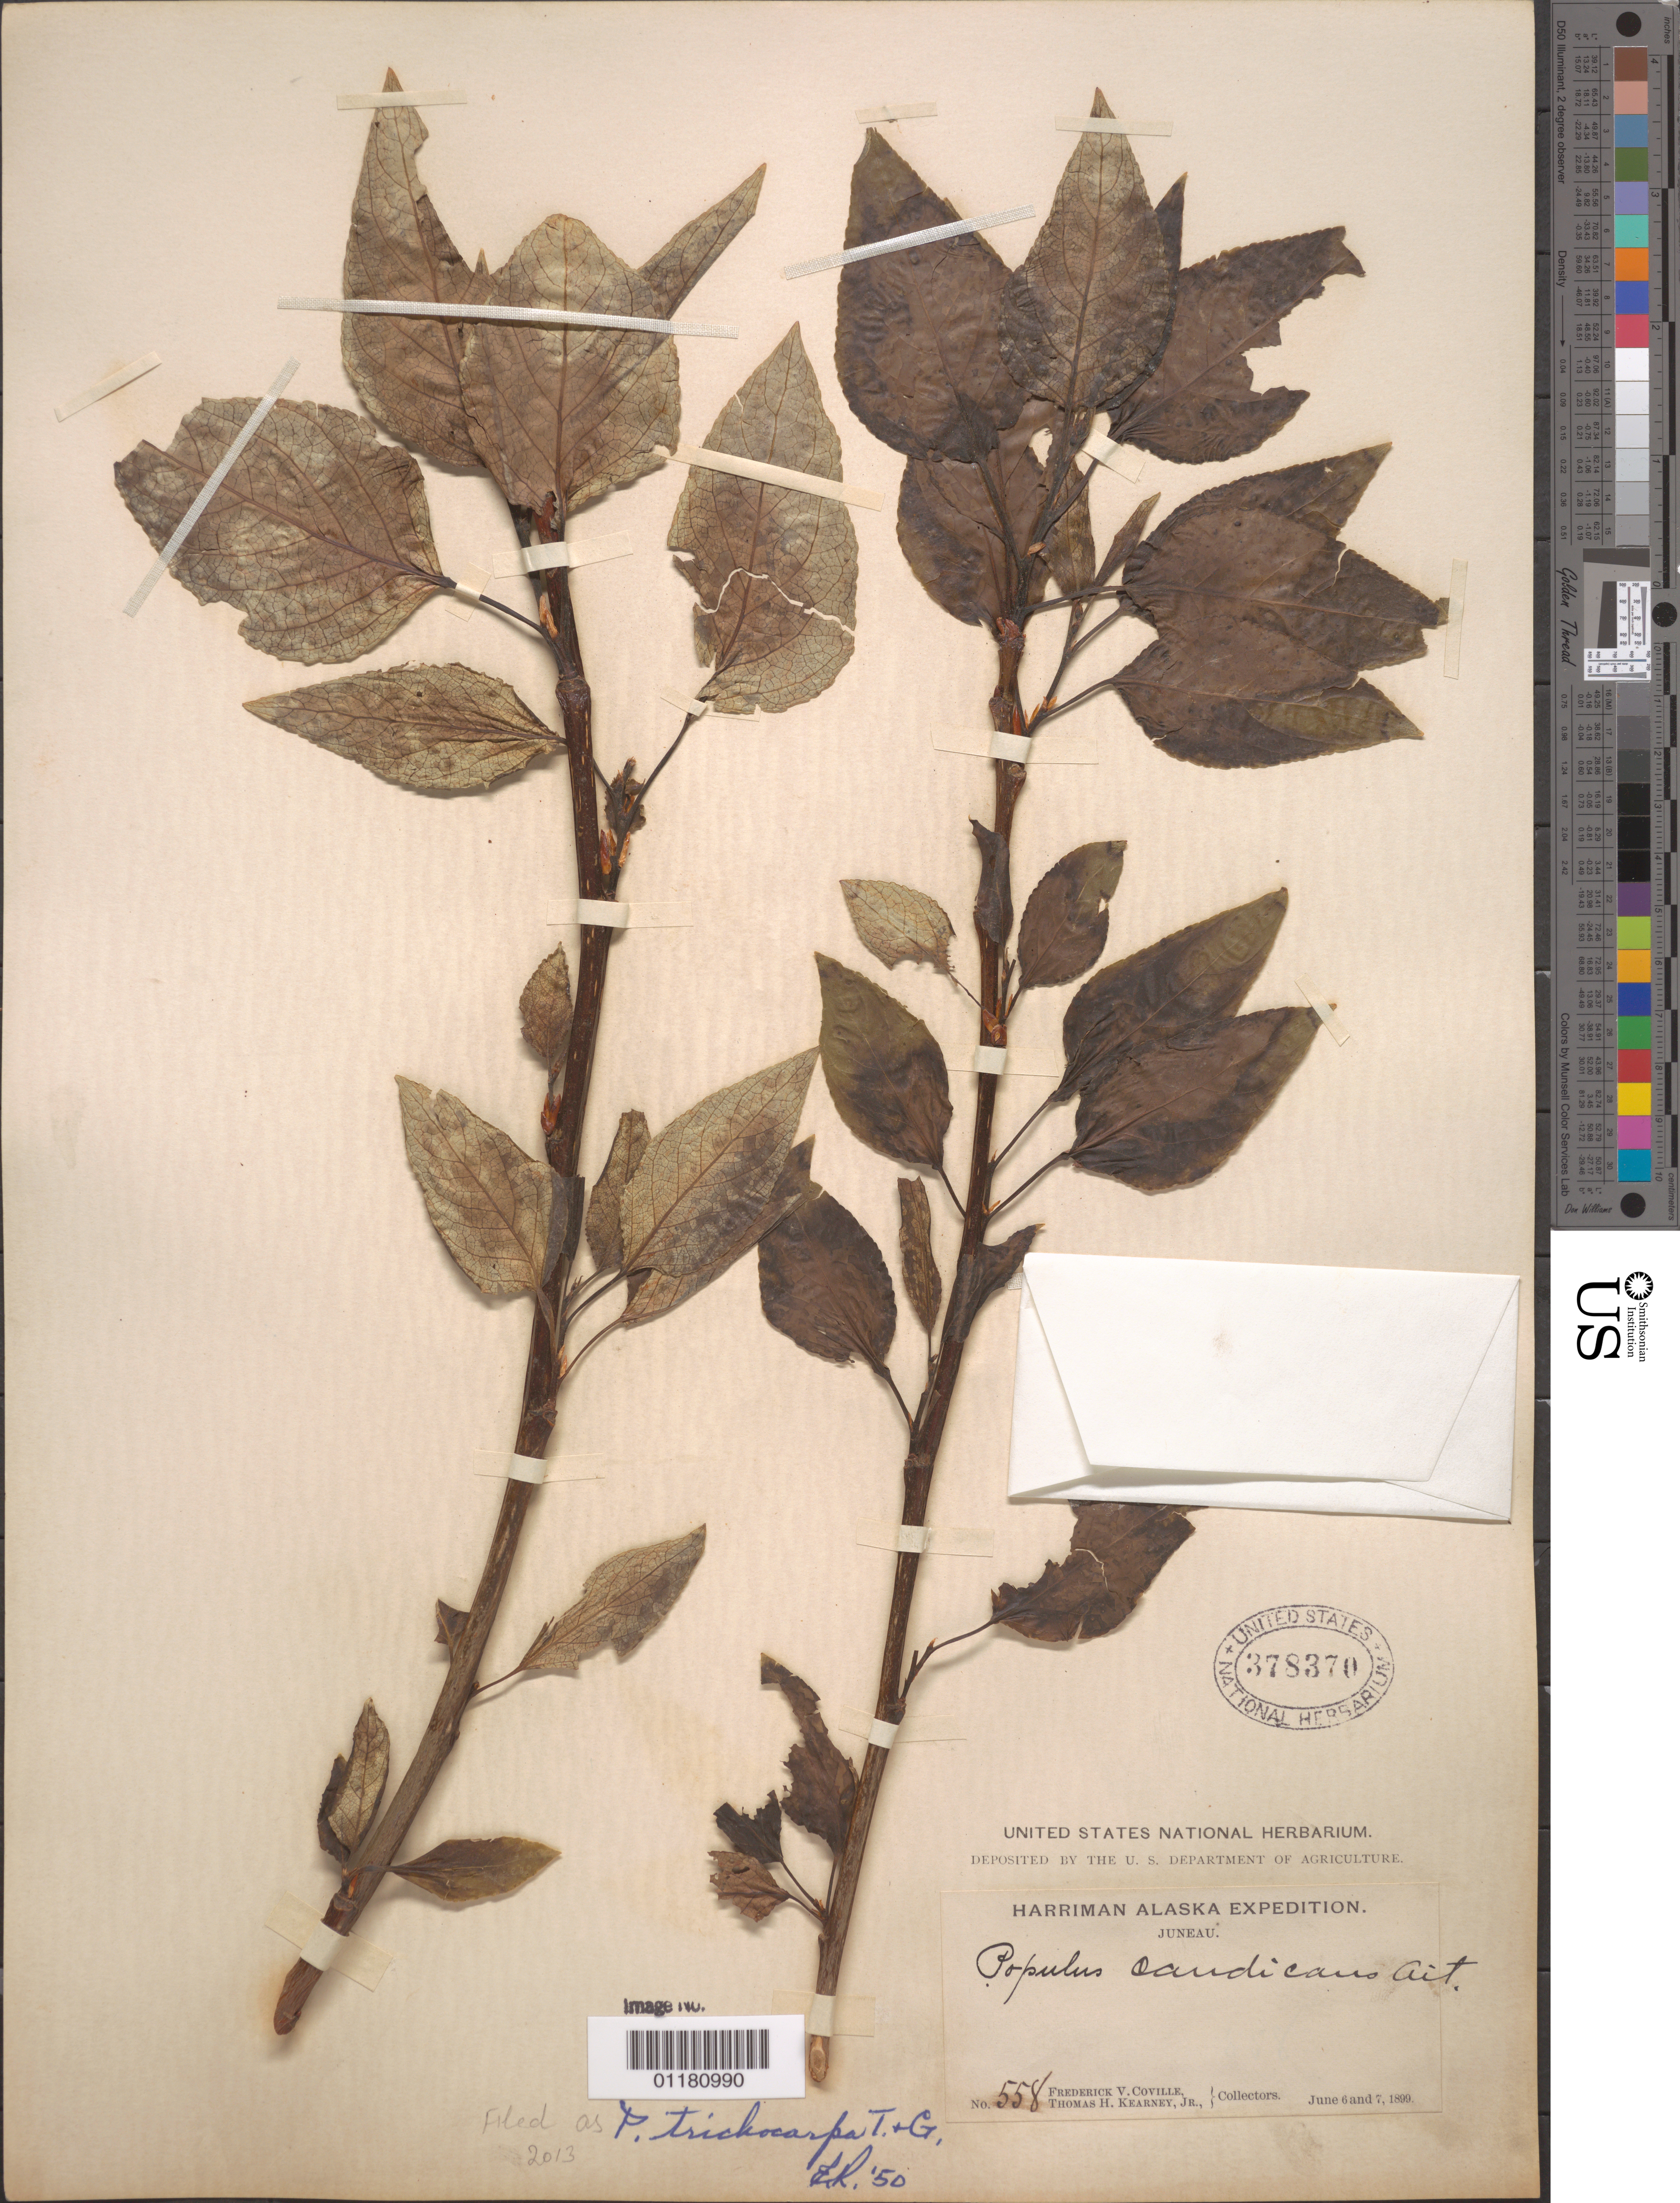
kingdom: Plantae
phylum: Tracheophyta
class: Magnoliopsida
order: Malpighiales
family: Salicaceae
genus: Populus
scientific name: Populus trichocarpa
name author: Torr. & A. Gray ex W. Hook.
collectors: F. V. Coville & T. H. Kearney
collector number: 558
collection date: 1899-06-06/1899-06-07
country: United States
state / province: Alaska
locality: Juneau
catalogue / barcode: US 378370